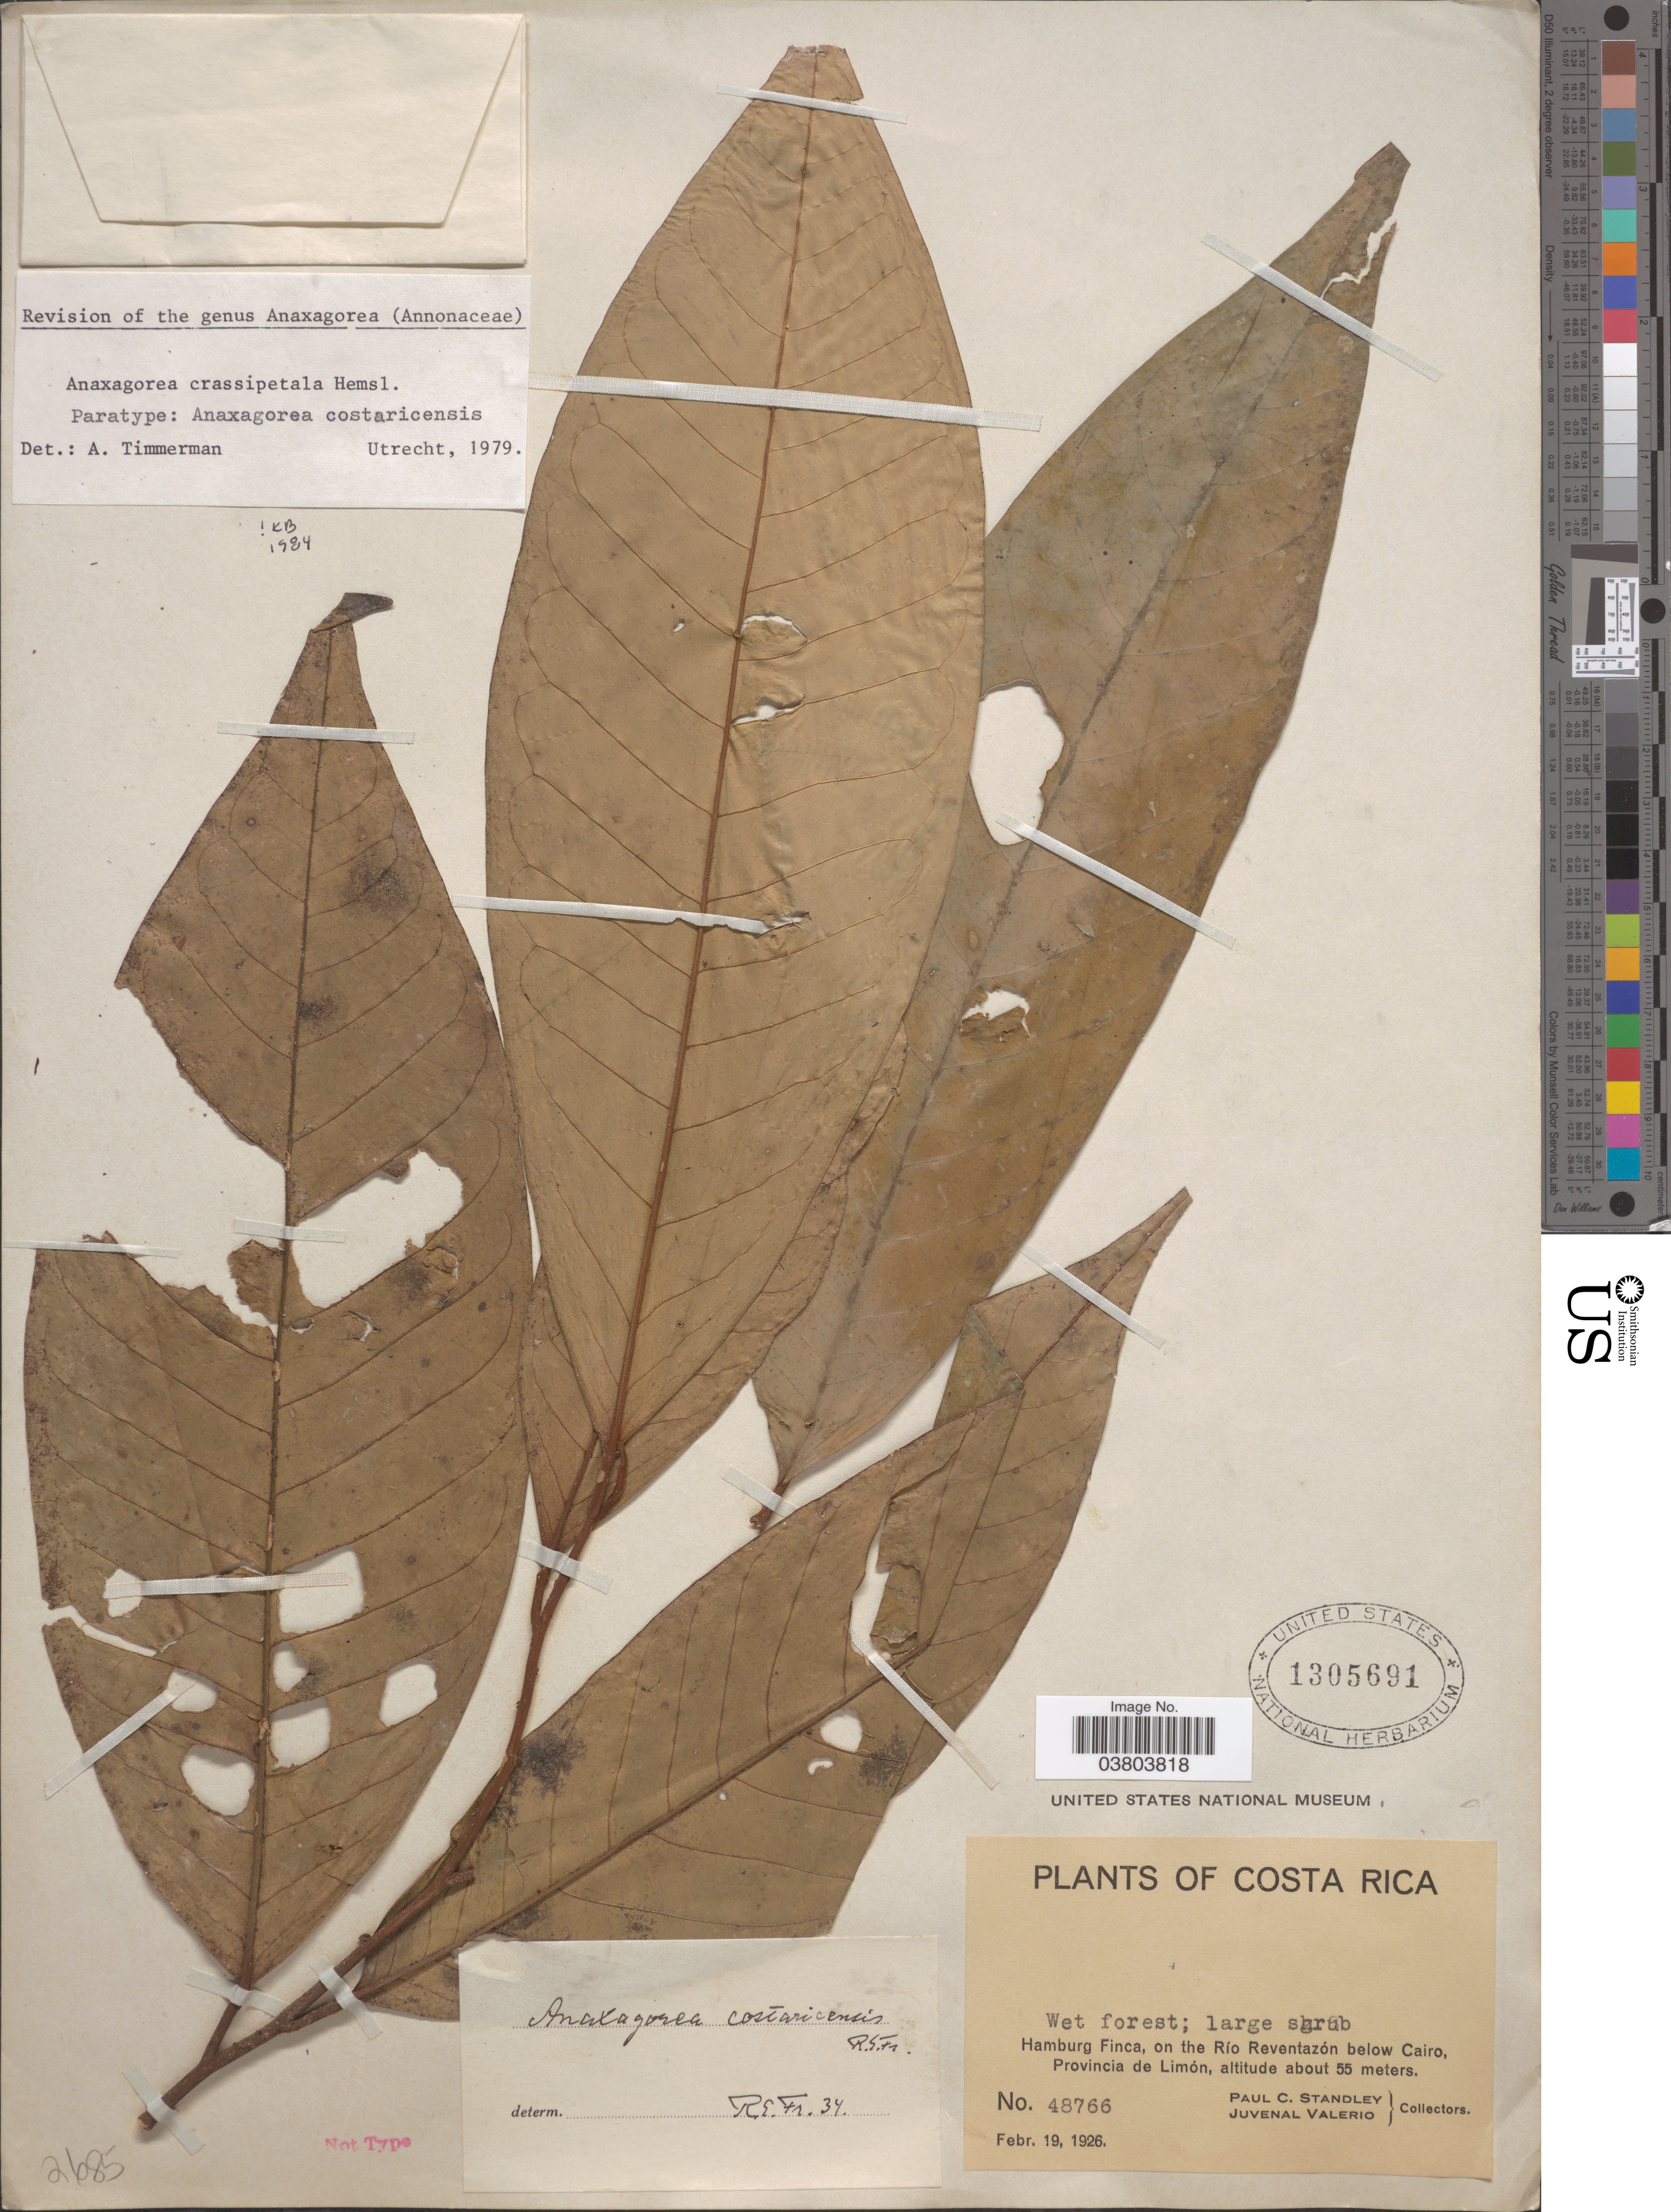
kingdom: Plantae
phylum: Tracheophyta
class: Magnoliopsida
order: Magnoliales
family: Annonaceae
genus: Anaxagorea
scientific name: Anaxagorea crassipetala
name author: Hemsl.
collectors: P. C. Standley & J. Valerio R.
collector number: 48766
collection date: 1926-02-19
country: Costa Rica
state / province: Limón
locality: Hamburg Finca, on the Río Reventazón below Cairo.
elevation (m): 55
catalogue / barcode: US 1305691